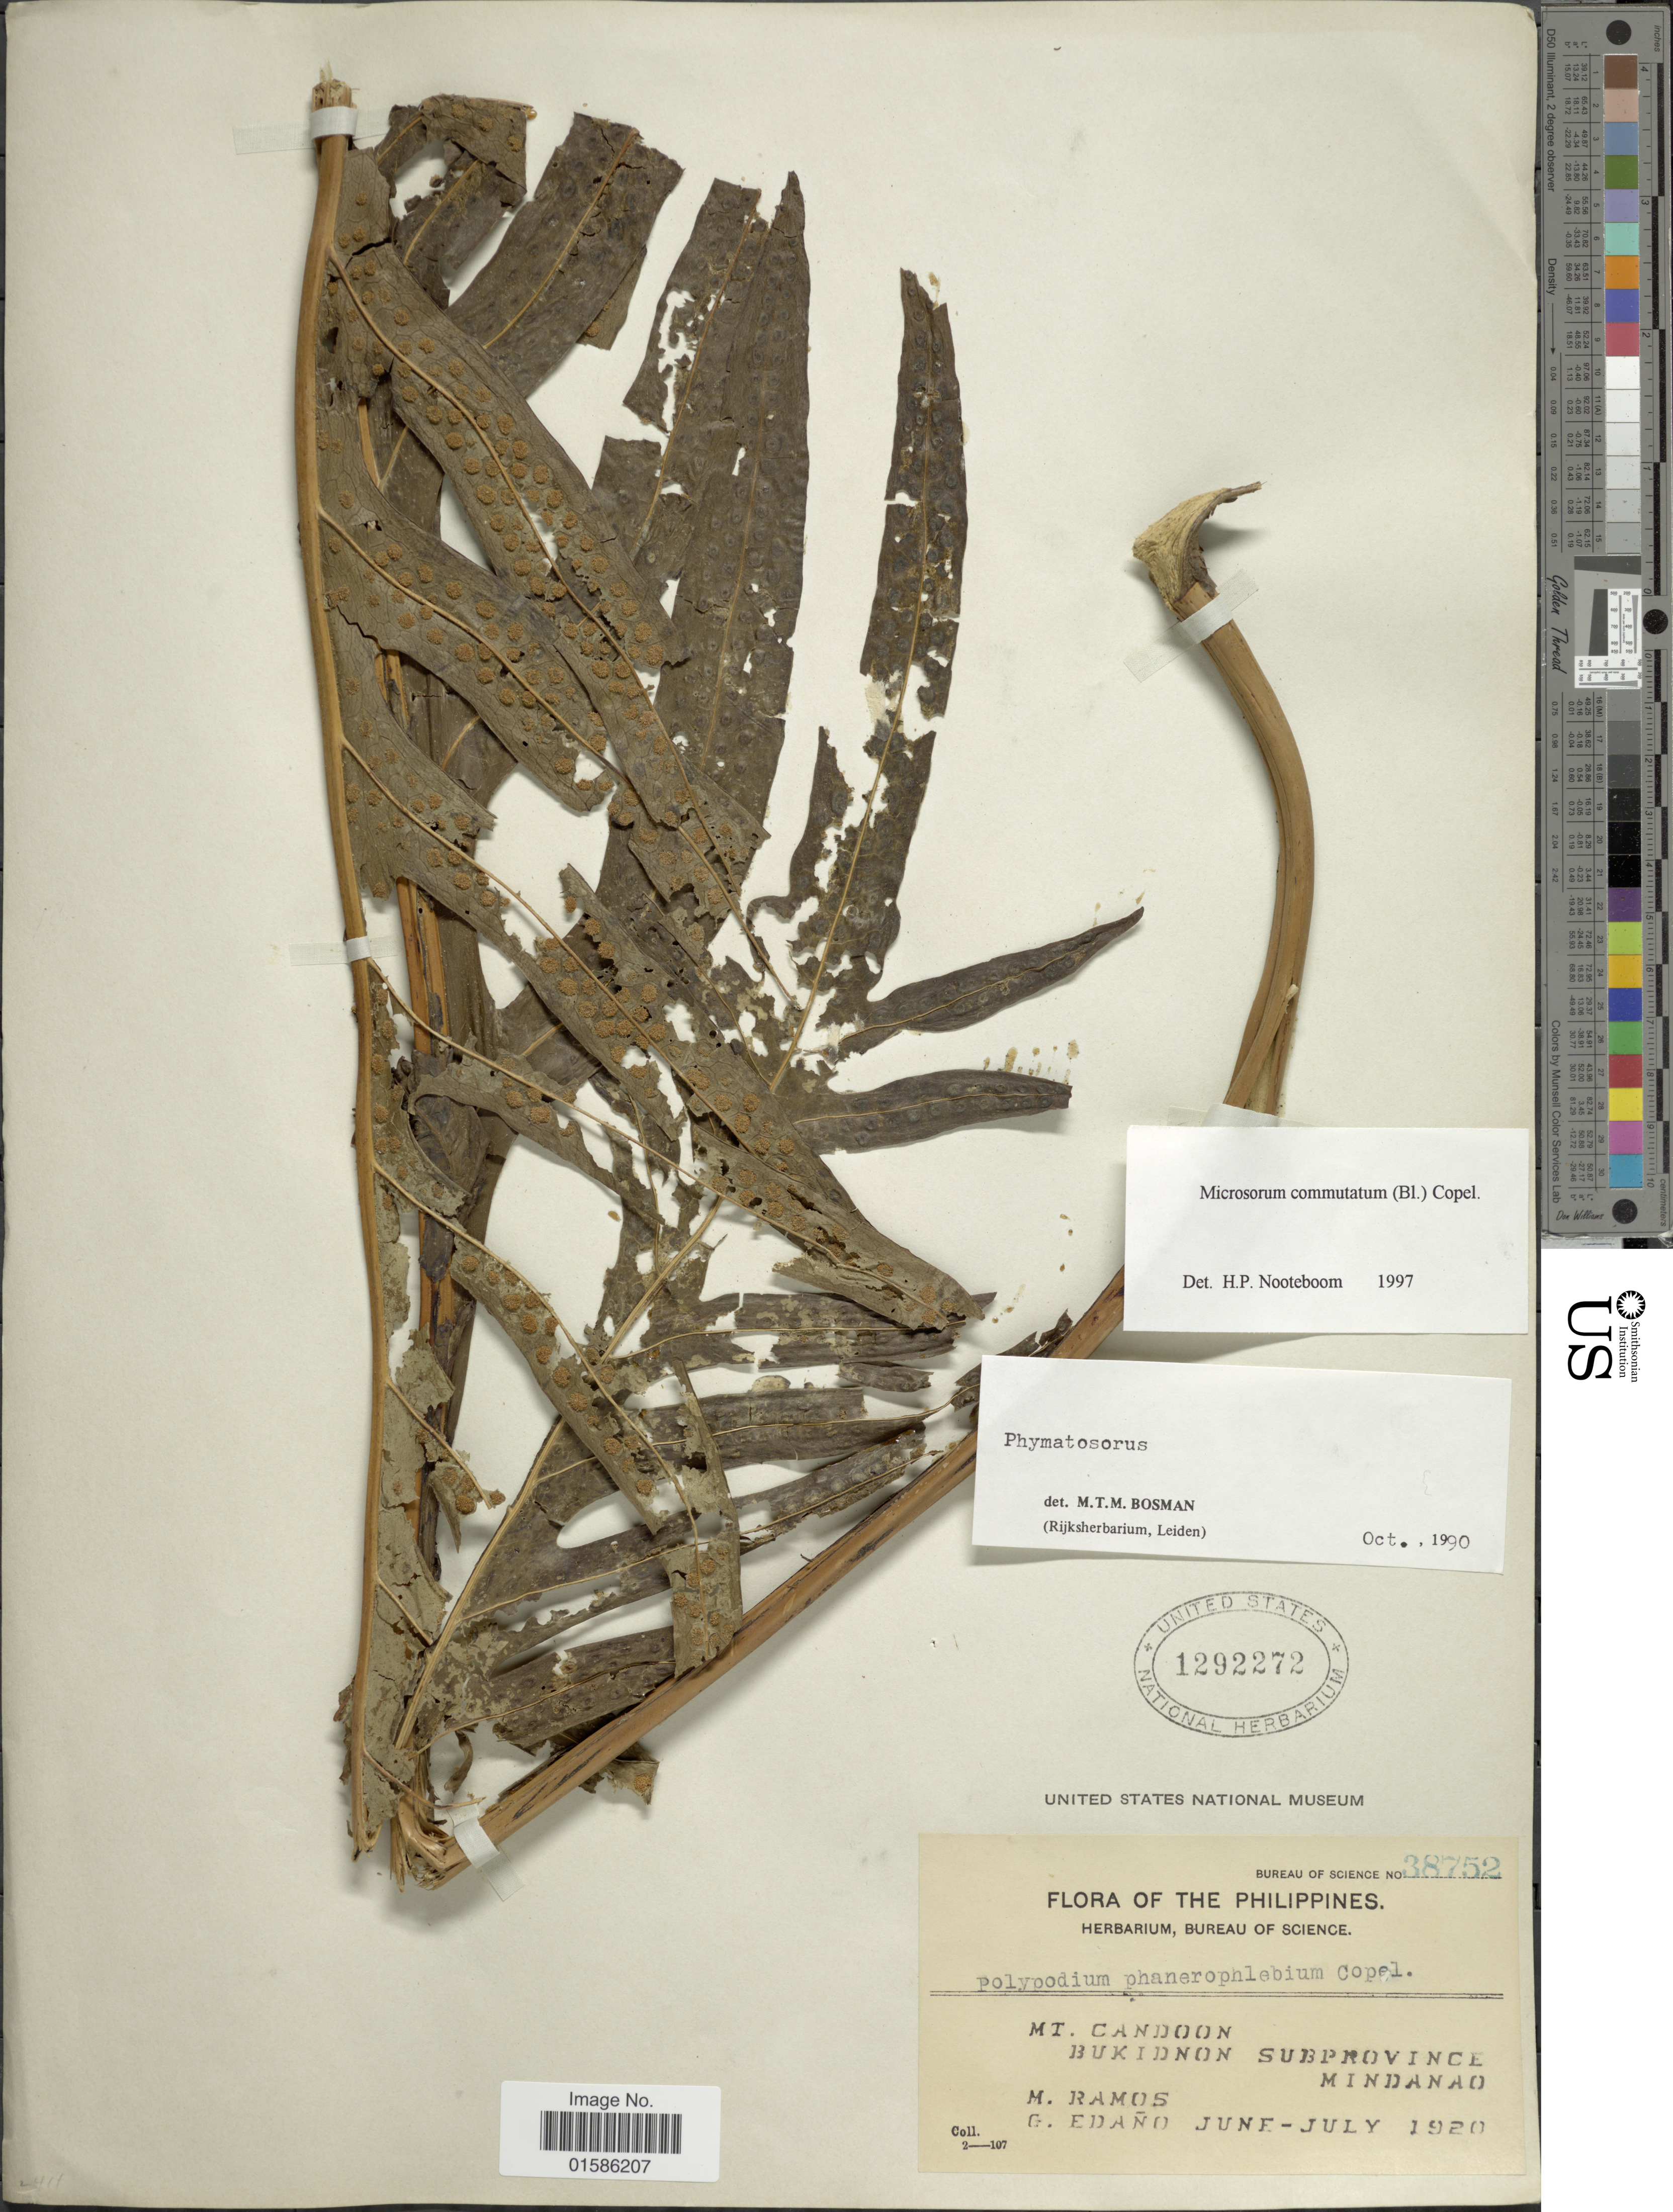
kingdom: Plantae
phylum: Tracheophyta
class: Polypodiopsida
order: Polypodiales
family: Polypodiaceae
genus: Microsorum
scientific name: Microsorum commutatum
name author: (Blume) Copel.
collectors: M. Ramos & G. Edaño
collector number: Bureau of Science 38752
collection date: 1920-06/1920-07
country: Philippines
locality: Mt Candoon, Bukidnon Subprovince, Mindanao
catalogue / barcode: US 1292272